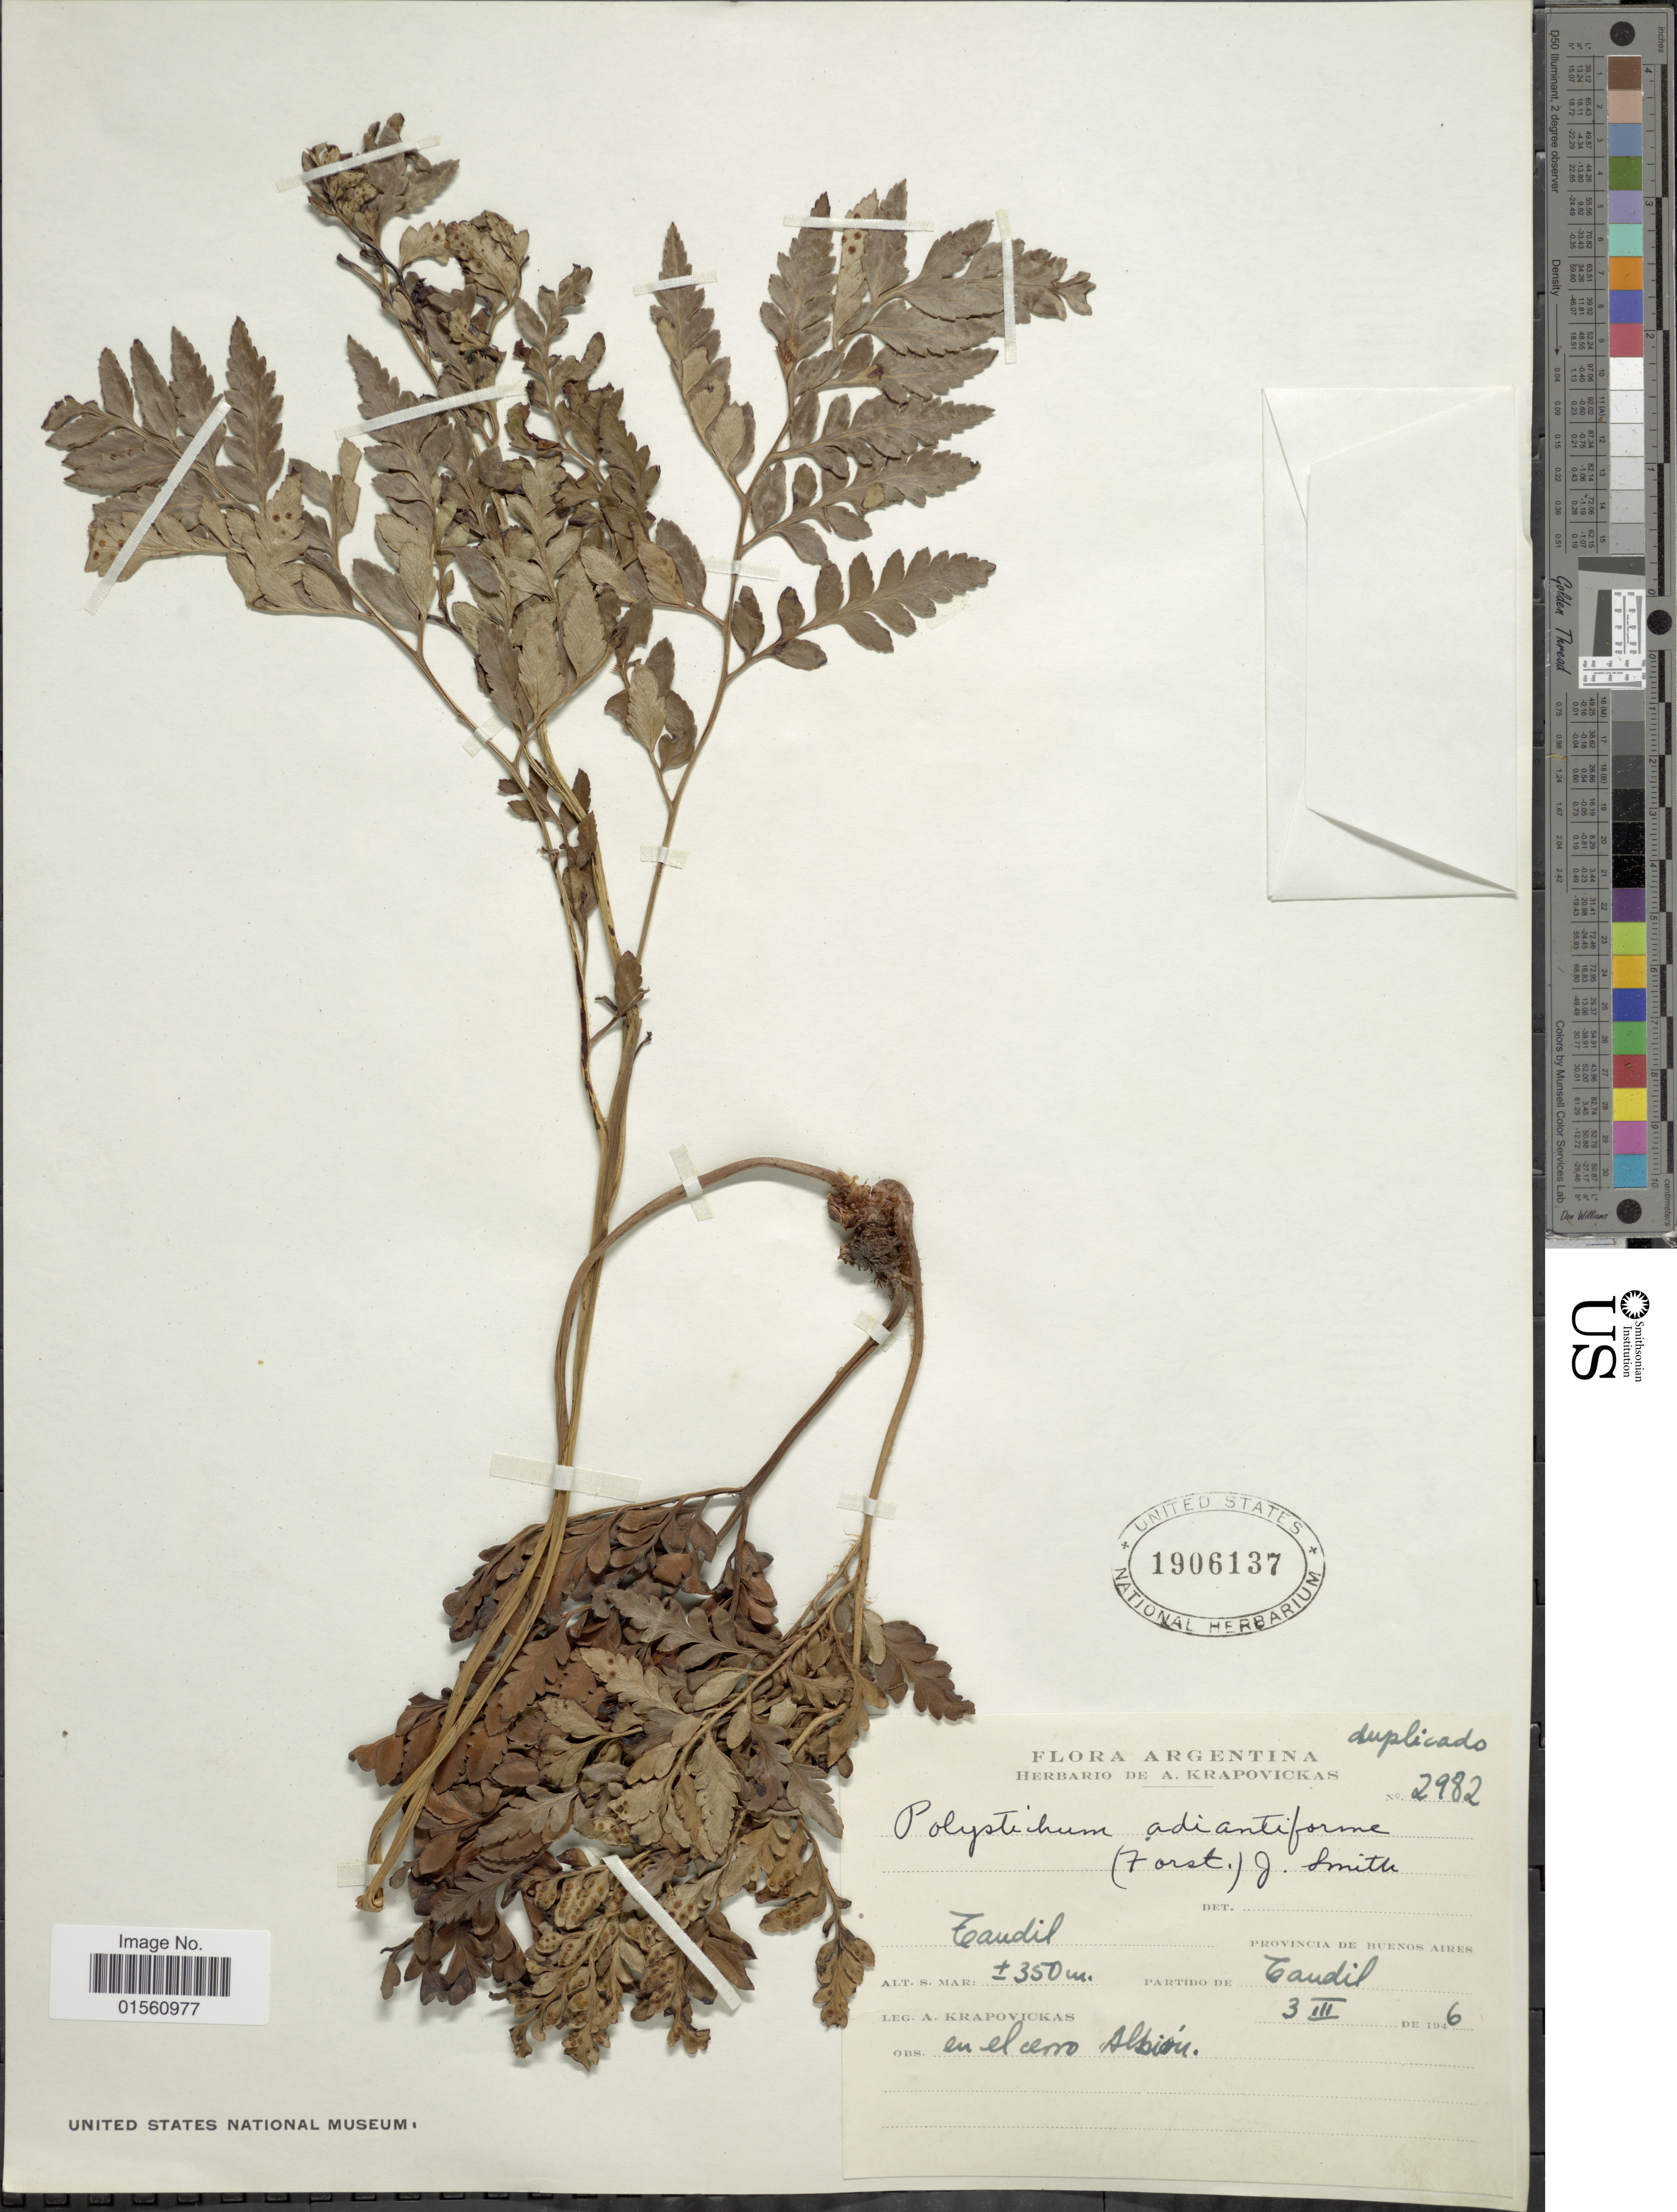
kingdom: Plantae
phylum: Tracheophyta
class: Polypodiopsida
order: Polypodiales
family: Dryopteridaceae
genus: Rumohra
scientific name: Rumohra adiantiformis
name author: (G. Forst.) Ching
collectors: A. Krapovickas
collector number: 2982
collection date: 1946-03-03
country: Argentina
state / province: Buenos Aires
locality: Argentina, provincia de Buenos Aires, partido del Tandil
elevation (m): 350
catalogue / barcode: US 1906137